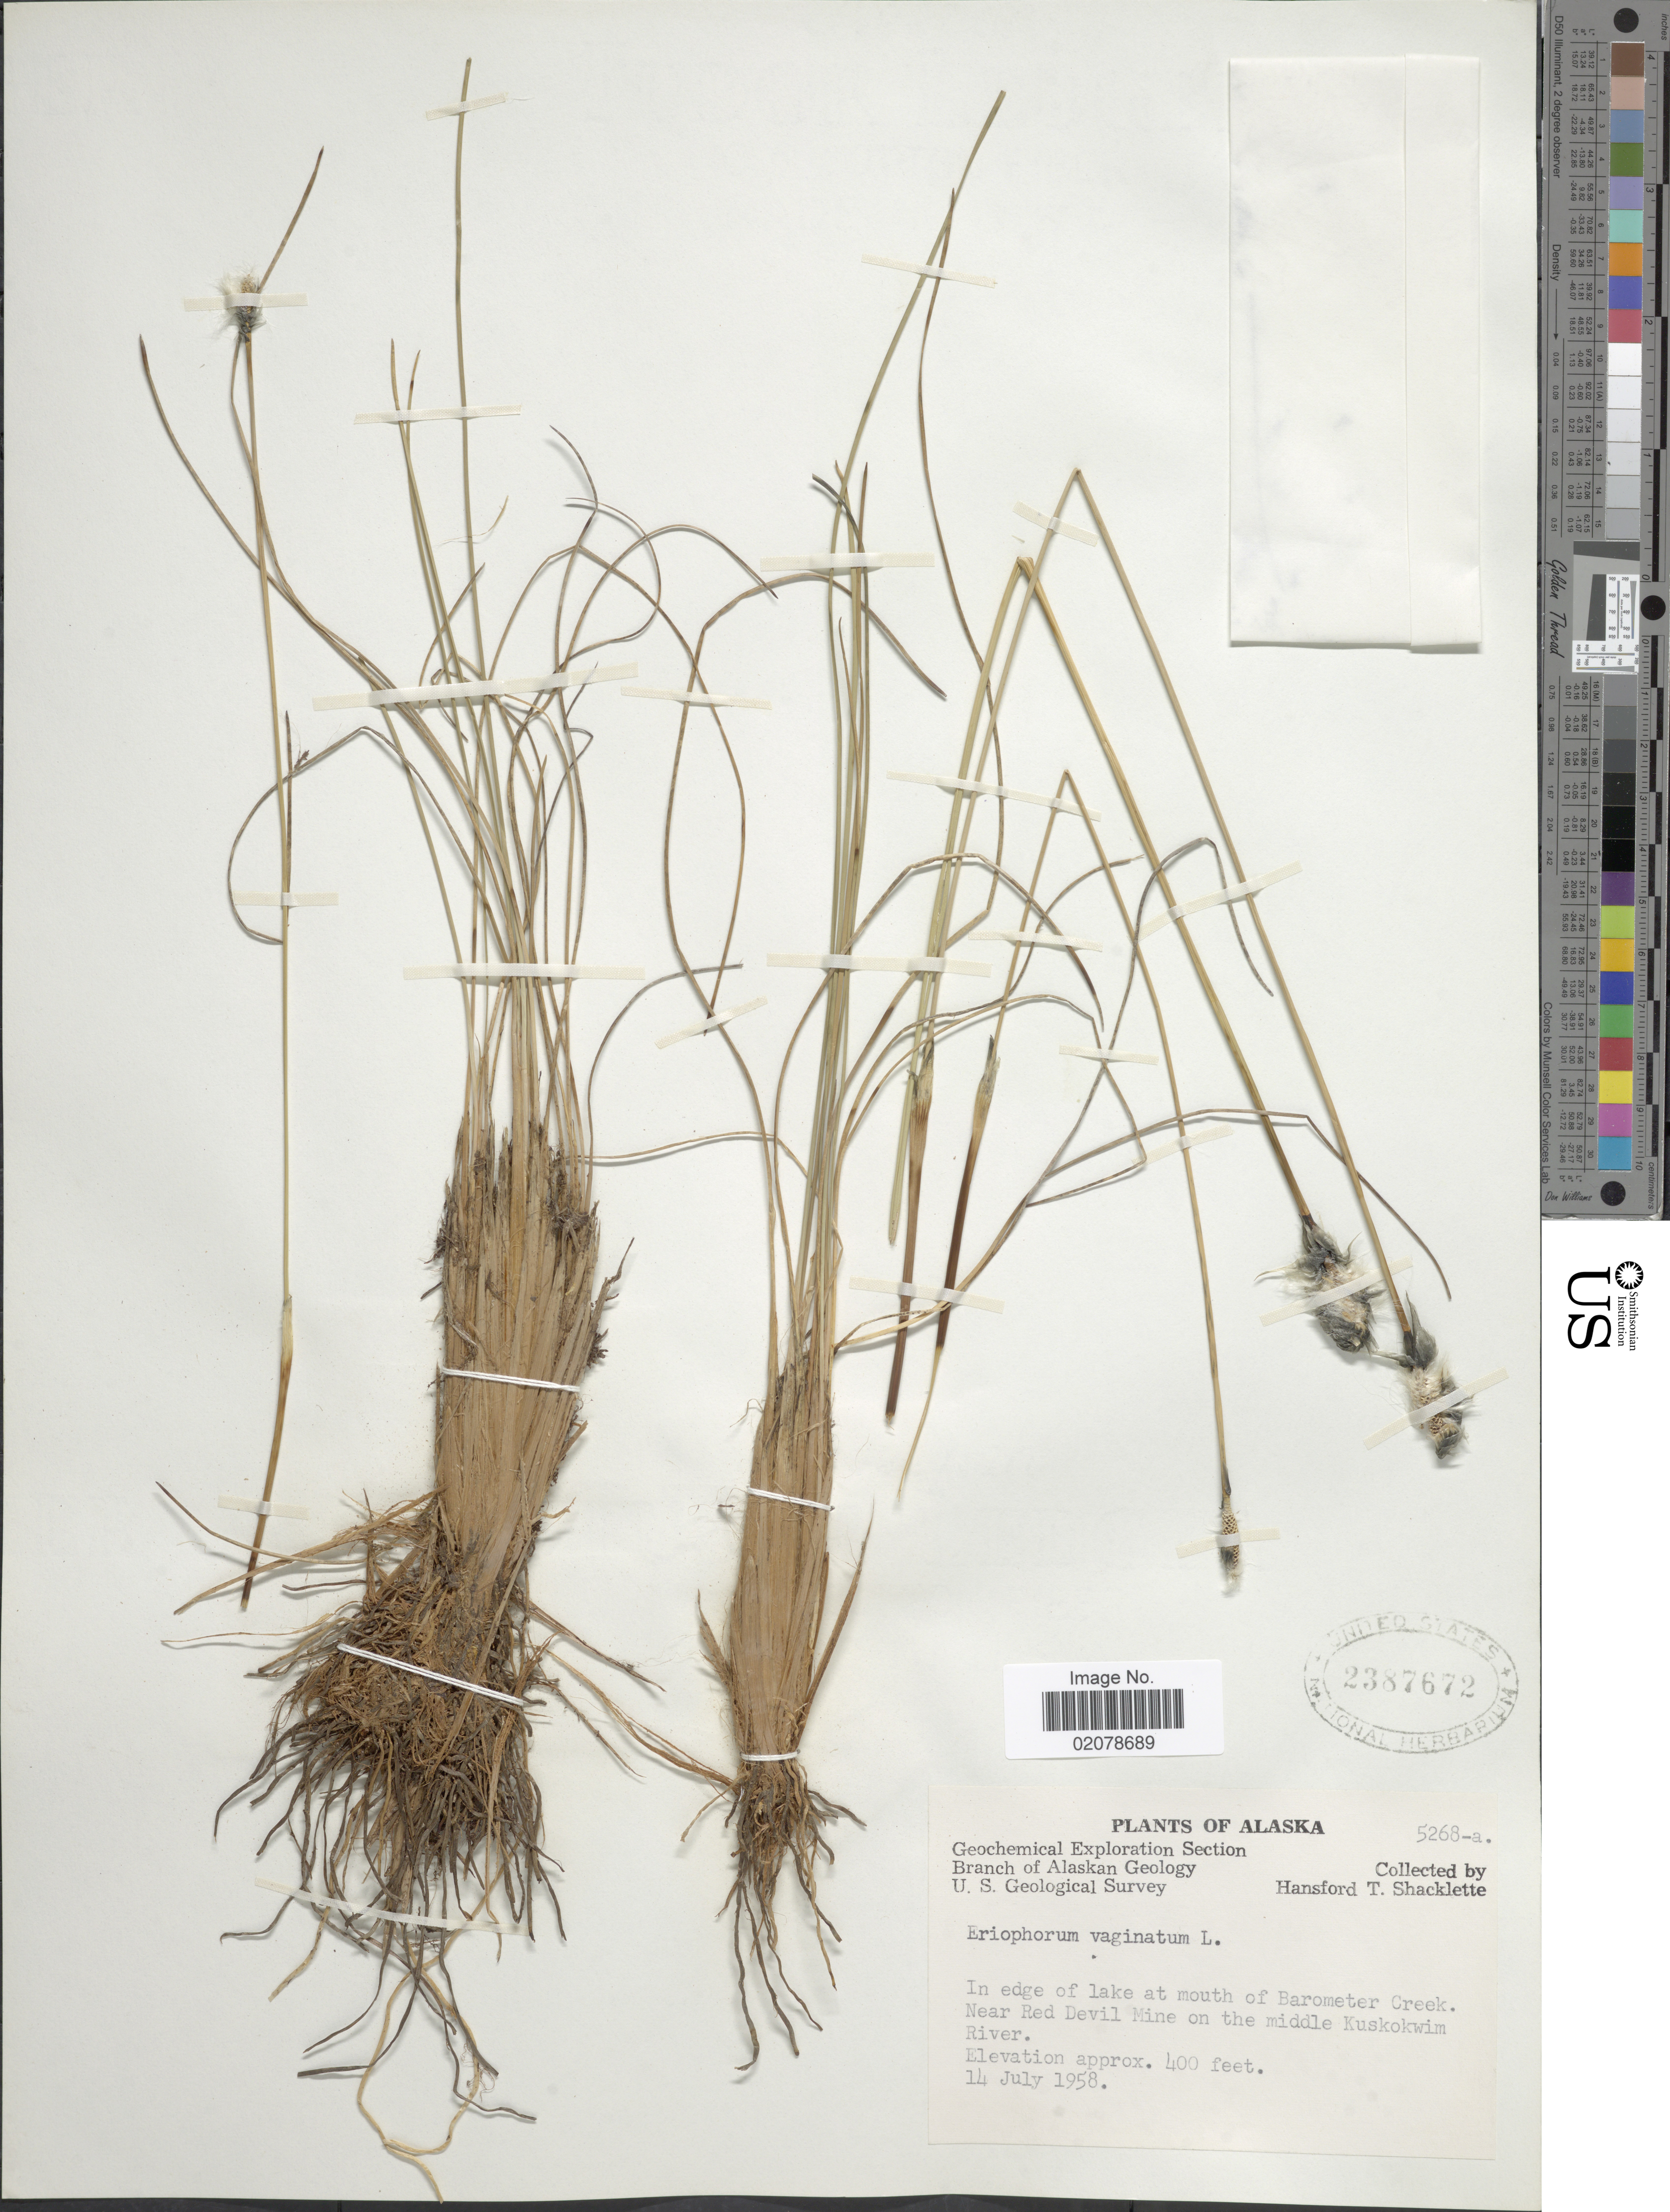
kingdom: Plantae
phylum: Tracheophyta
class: Liliopsida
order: Poales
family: Cyperaceae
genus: Eriophorum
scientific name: Eriophorum vaginatum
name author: L.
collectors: H. Shacklette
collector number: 5268-a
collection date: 1958-07-14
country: United States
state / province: Alaska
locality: At mouth of Barometer Creek. Near Red Devil Mine on the middle Kuskokwim River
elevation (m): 122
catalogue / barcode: US 2387672